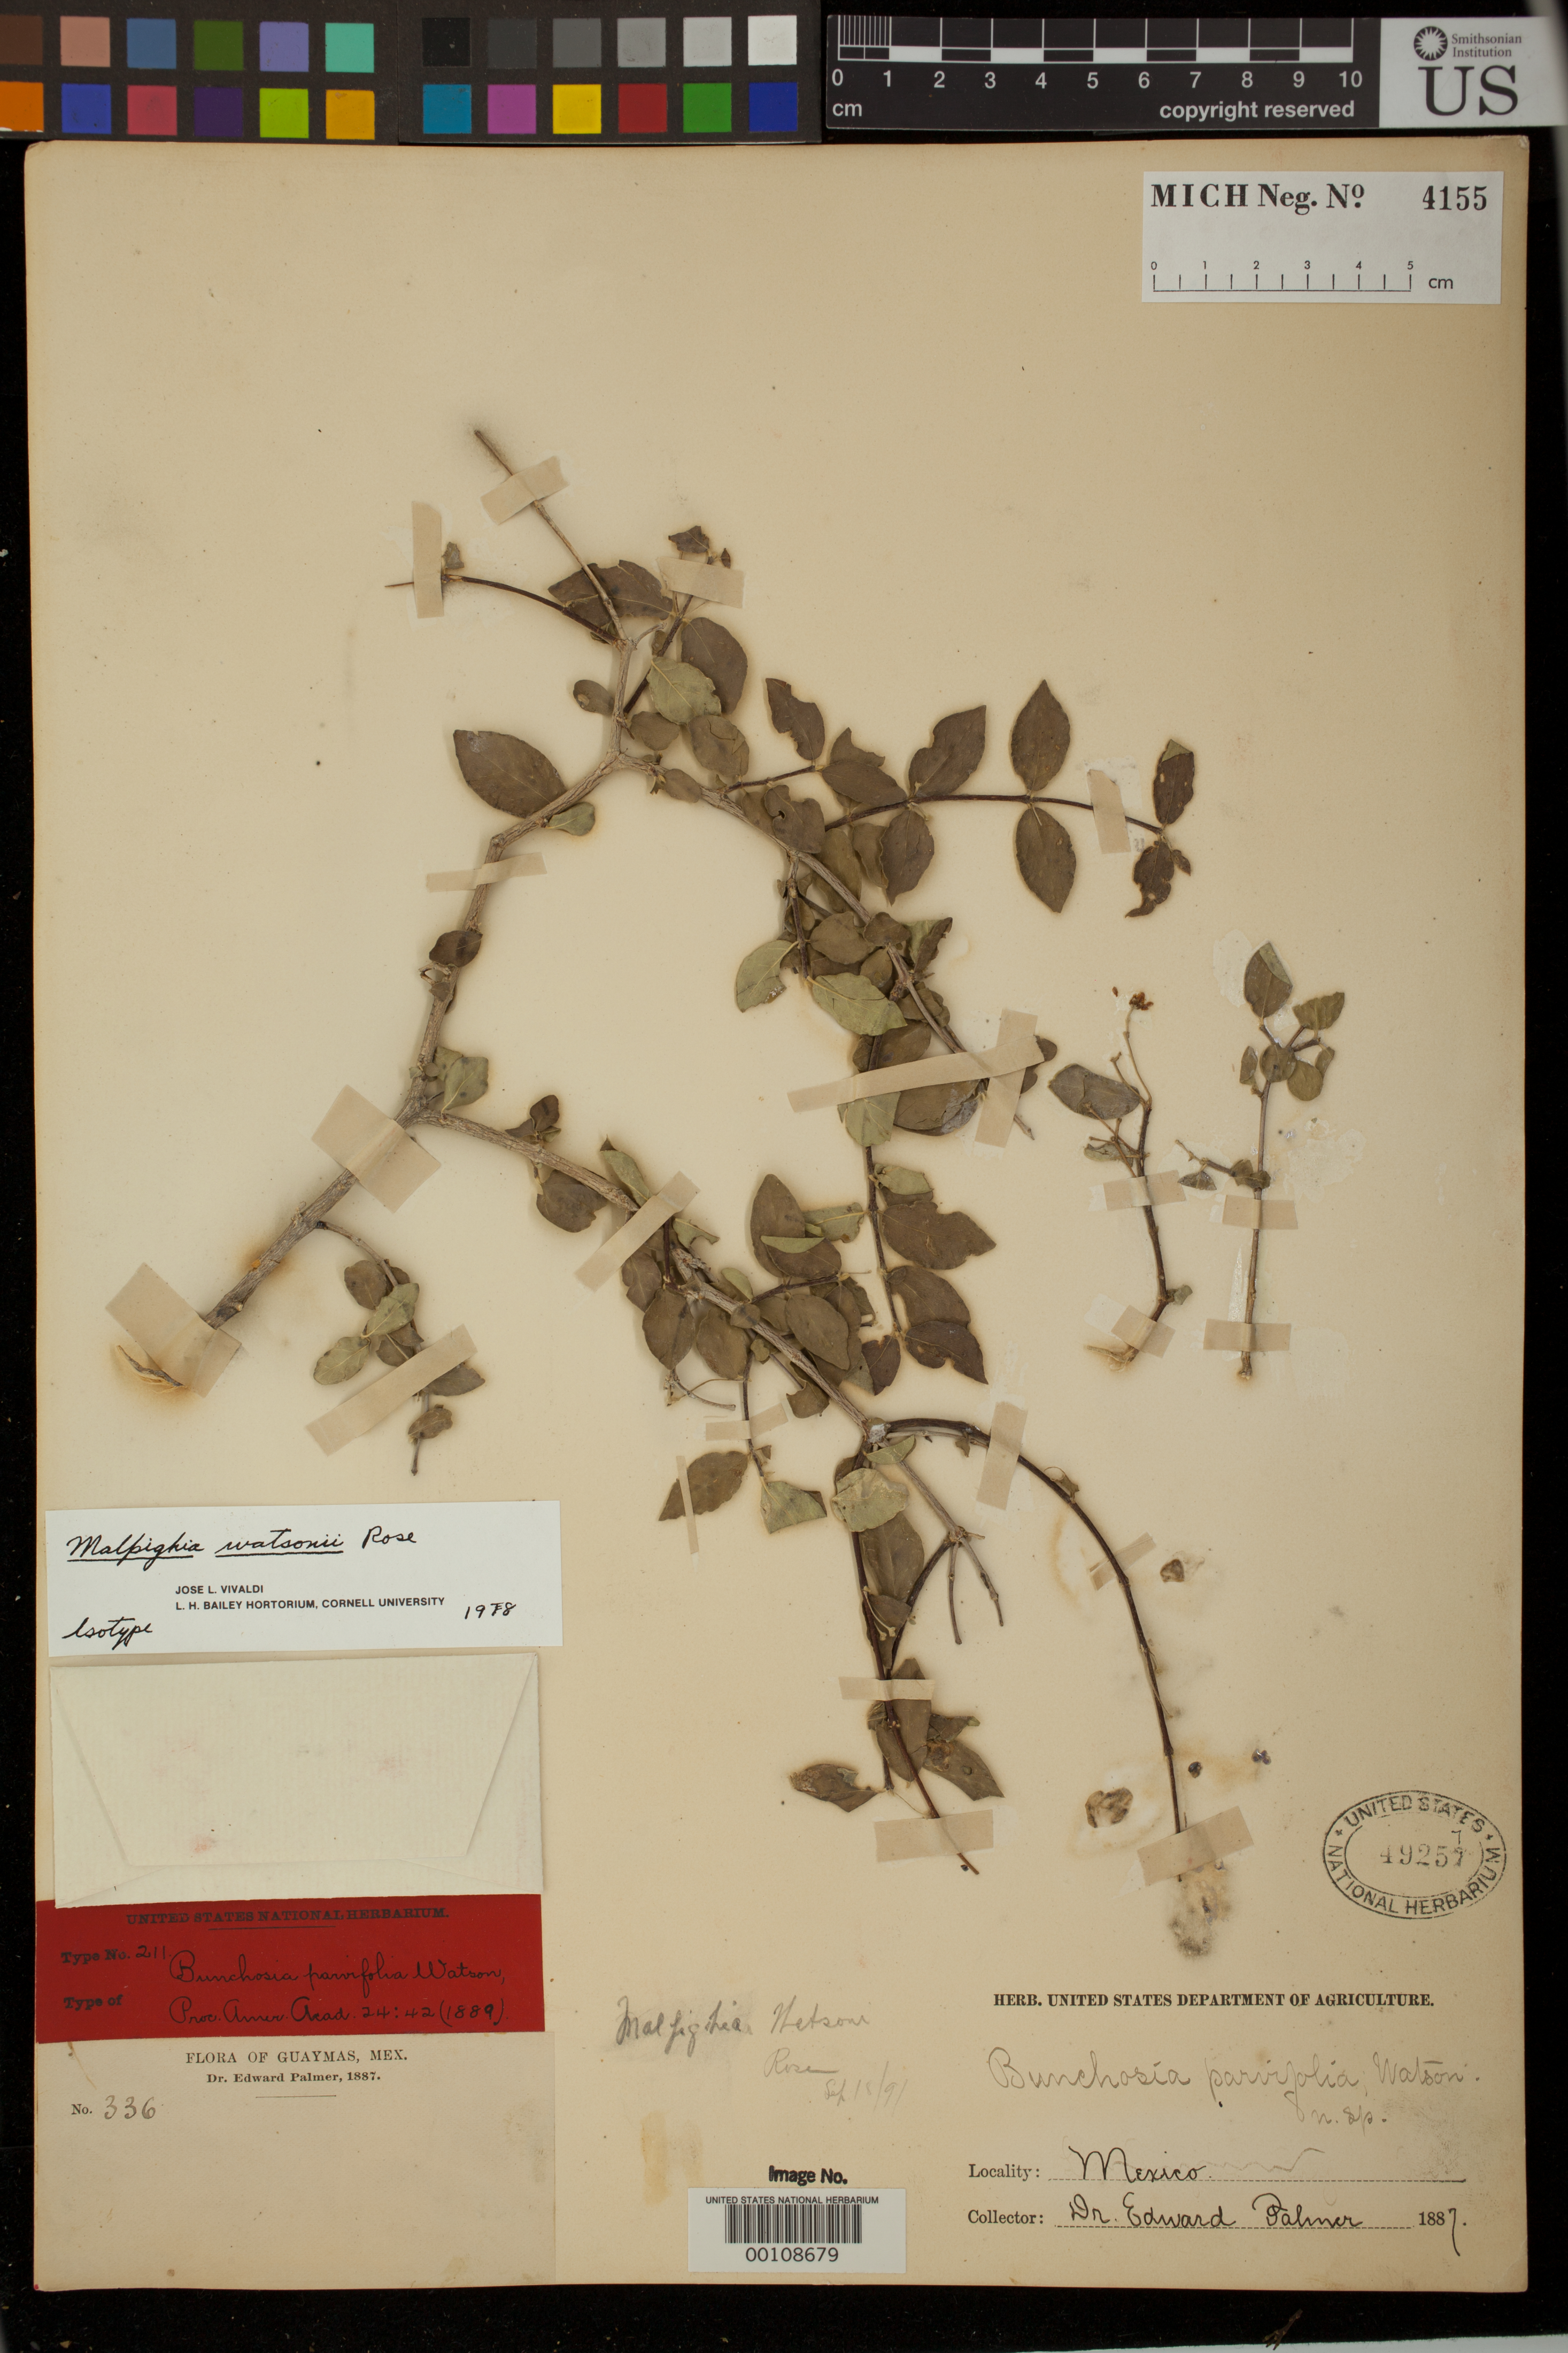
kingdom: Plantae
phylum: Tracheophyta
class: Magnoliopsida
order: Malpighiales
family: Malpighiaceae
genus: Bunchosia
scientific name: Bunchosia parvifolia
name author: S. Watson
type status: Isotype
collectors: E. Palmer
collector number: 336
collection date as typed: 1887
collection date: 1887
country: Mexico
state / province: Sonora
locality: Guaymas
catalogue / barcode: US 49257